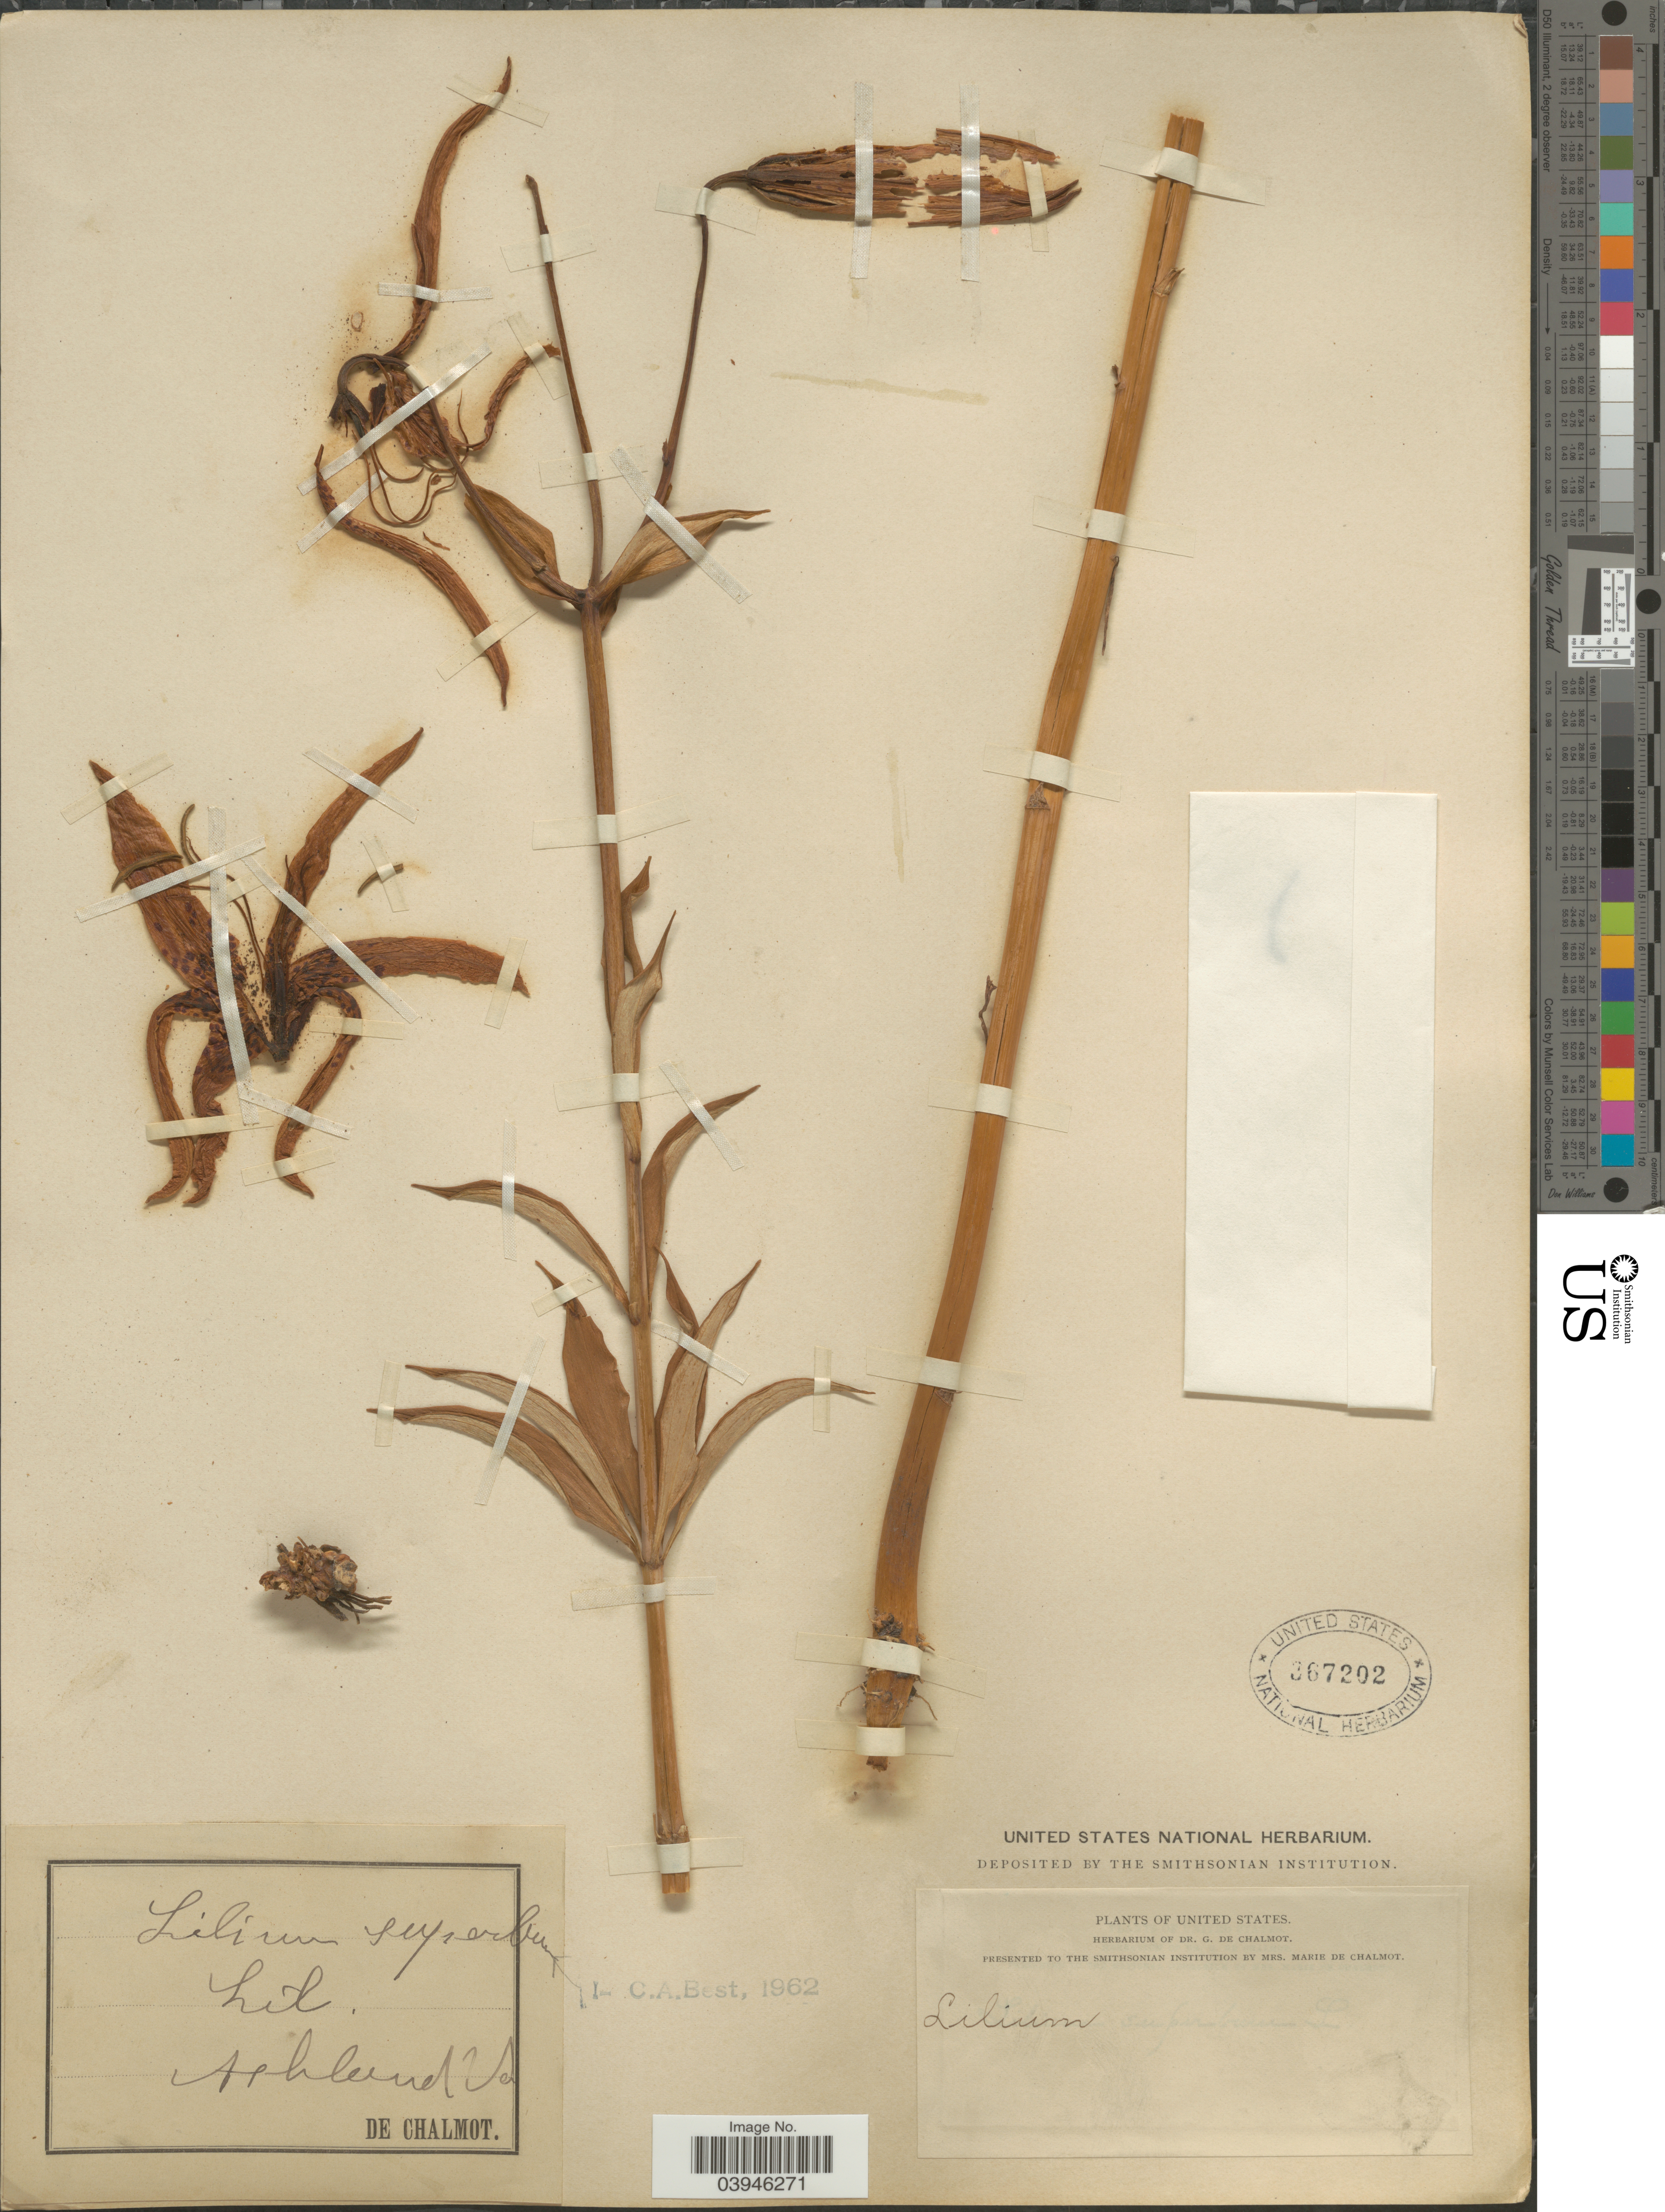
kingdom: Plantae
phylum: Tracheophyta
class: Liliopsida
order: Liliales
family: Liliaceae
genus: Lilium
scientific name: Lilium superbum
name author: L.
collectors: G. de Chalmot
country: United States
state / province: Virginia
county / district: Hanover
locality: Ashland.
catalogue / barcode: US 367202